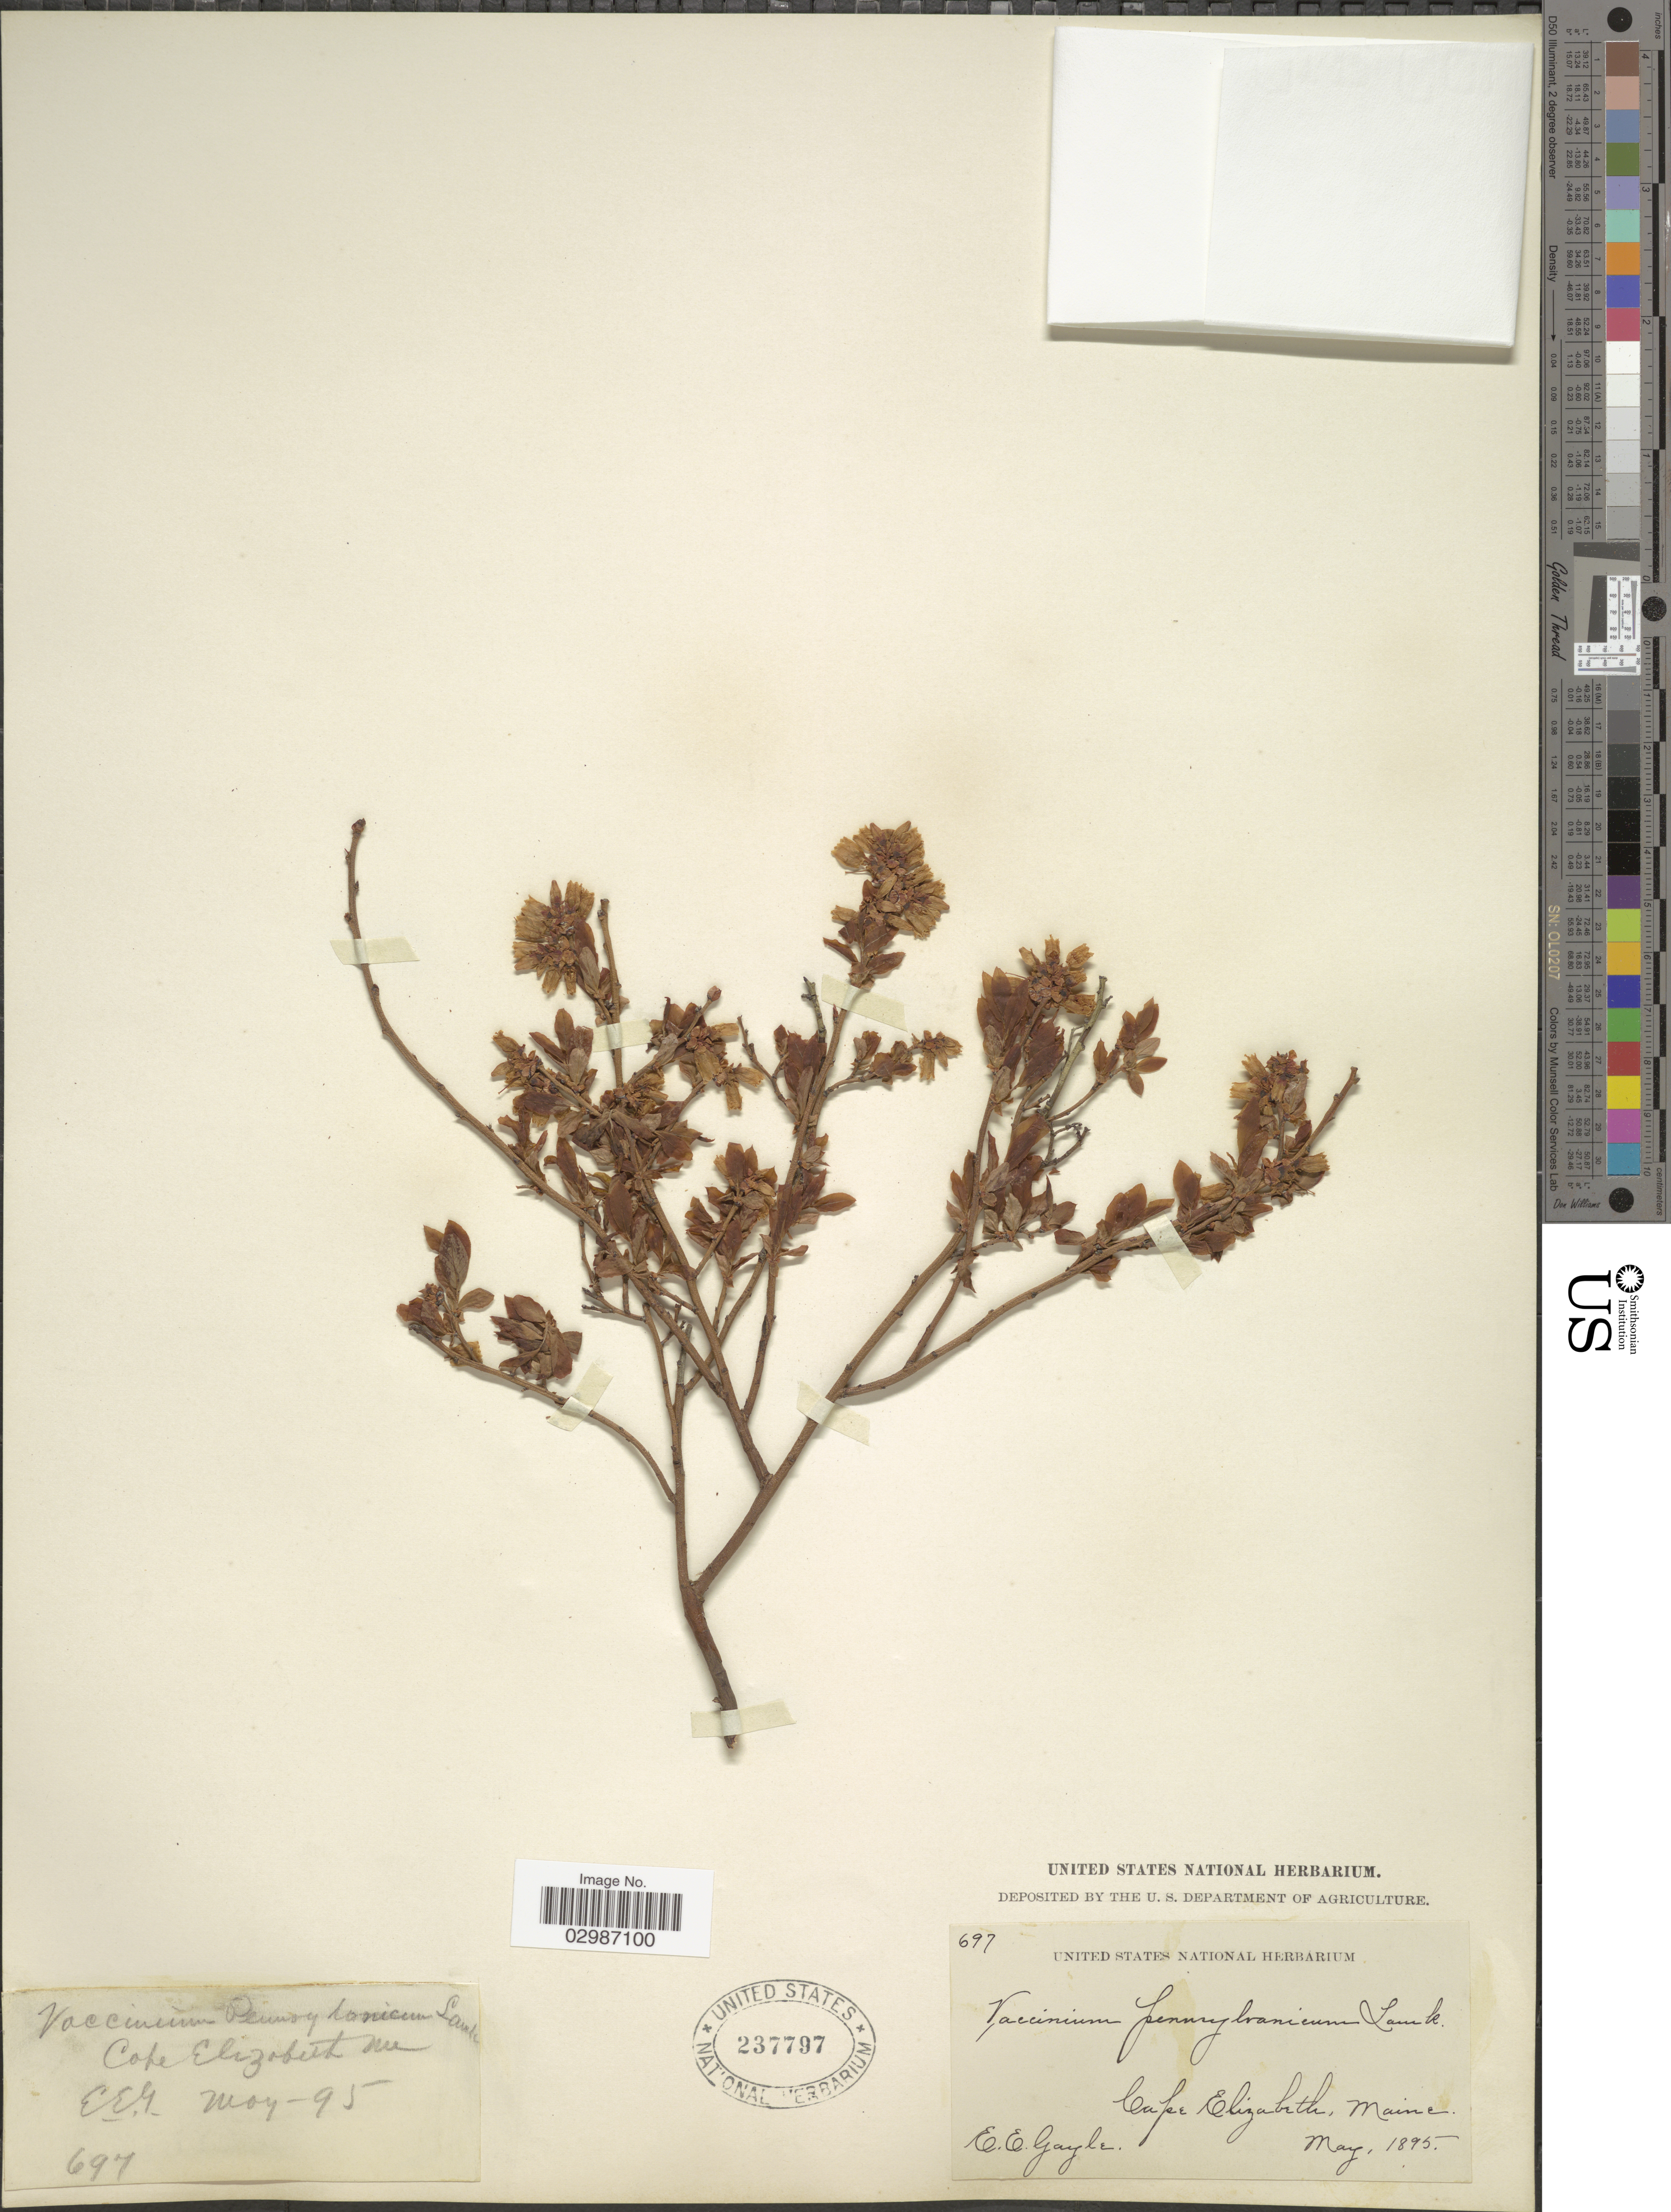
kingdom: Plantae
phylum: Tracheophyta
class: Magnoliopsida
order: Ericales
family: Ericaceae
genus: Vaccinium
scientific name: Vaccinium angustifolium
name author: Aiton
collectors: E. Gayle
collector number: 697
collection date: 1895-05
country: United States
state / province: Maine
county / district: Cumberland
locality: Cape Elizabeth.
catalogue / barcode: US 237797